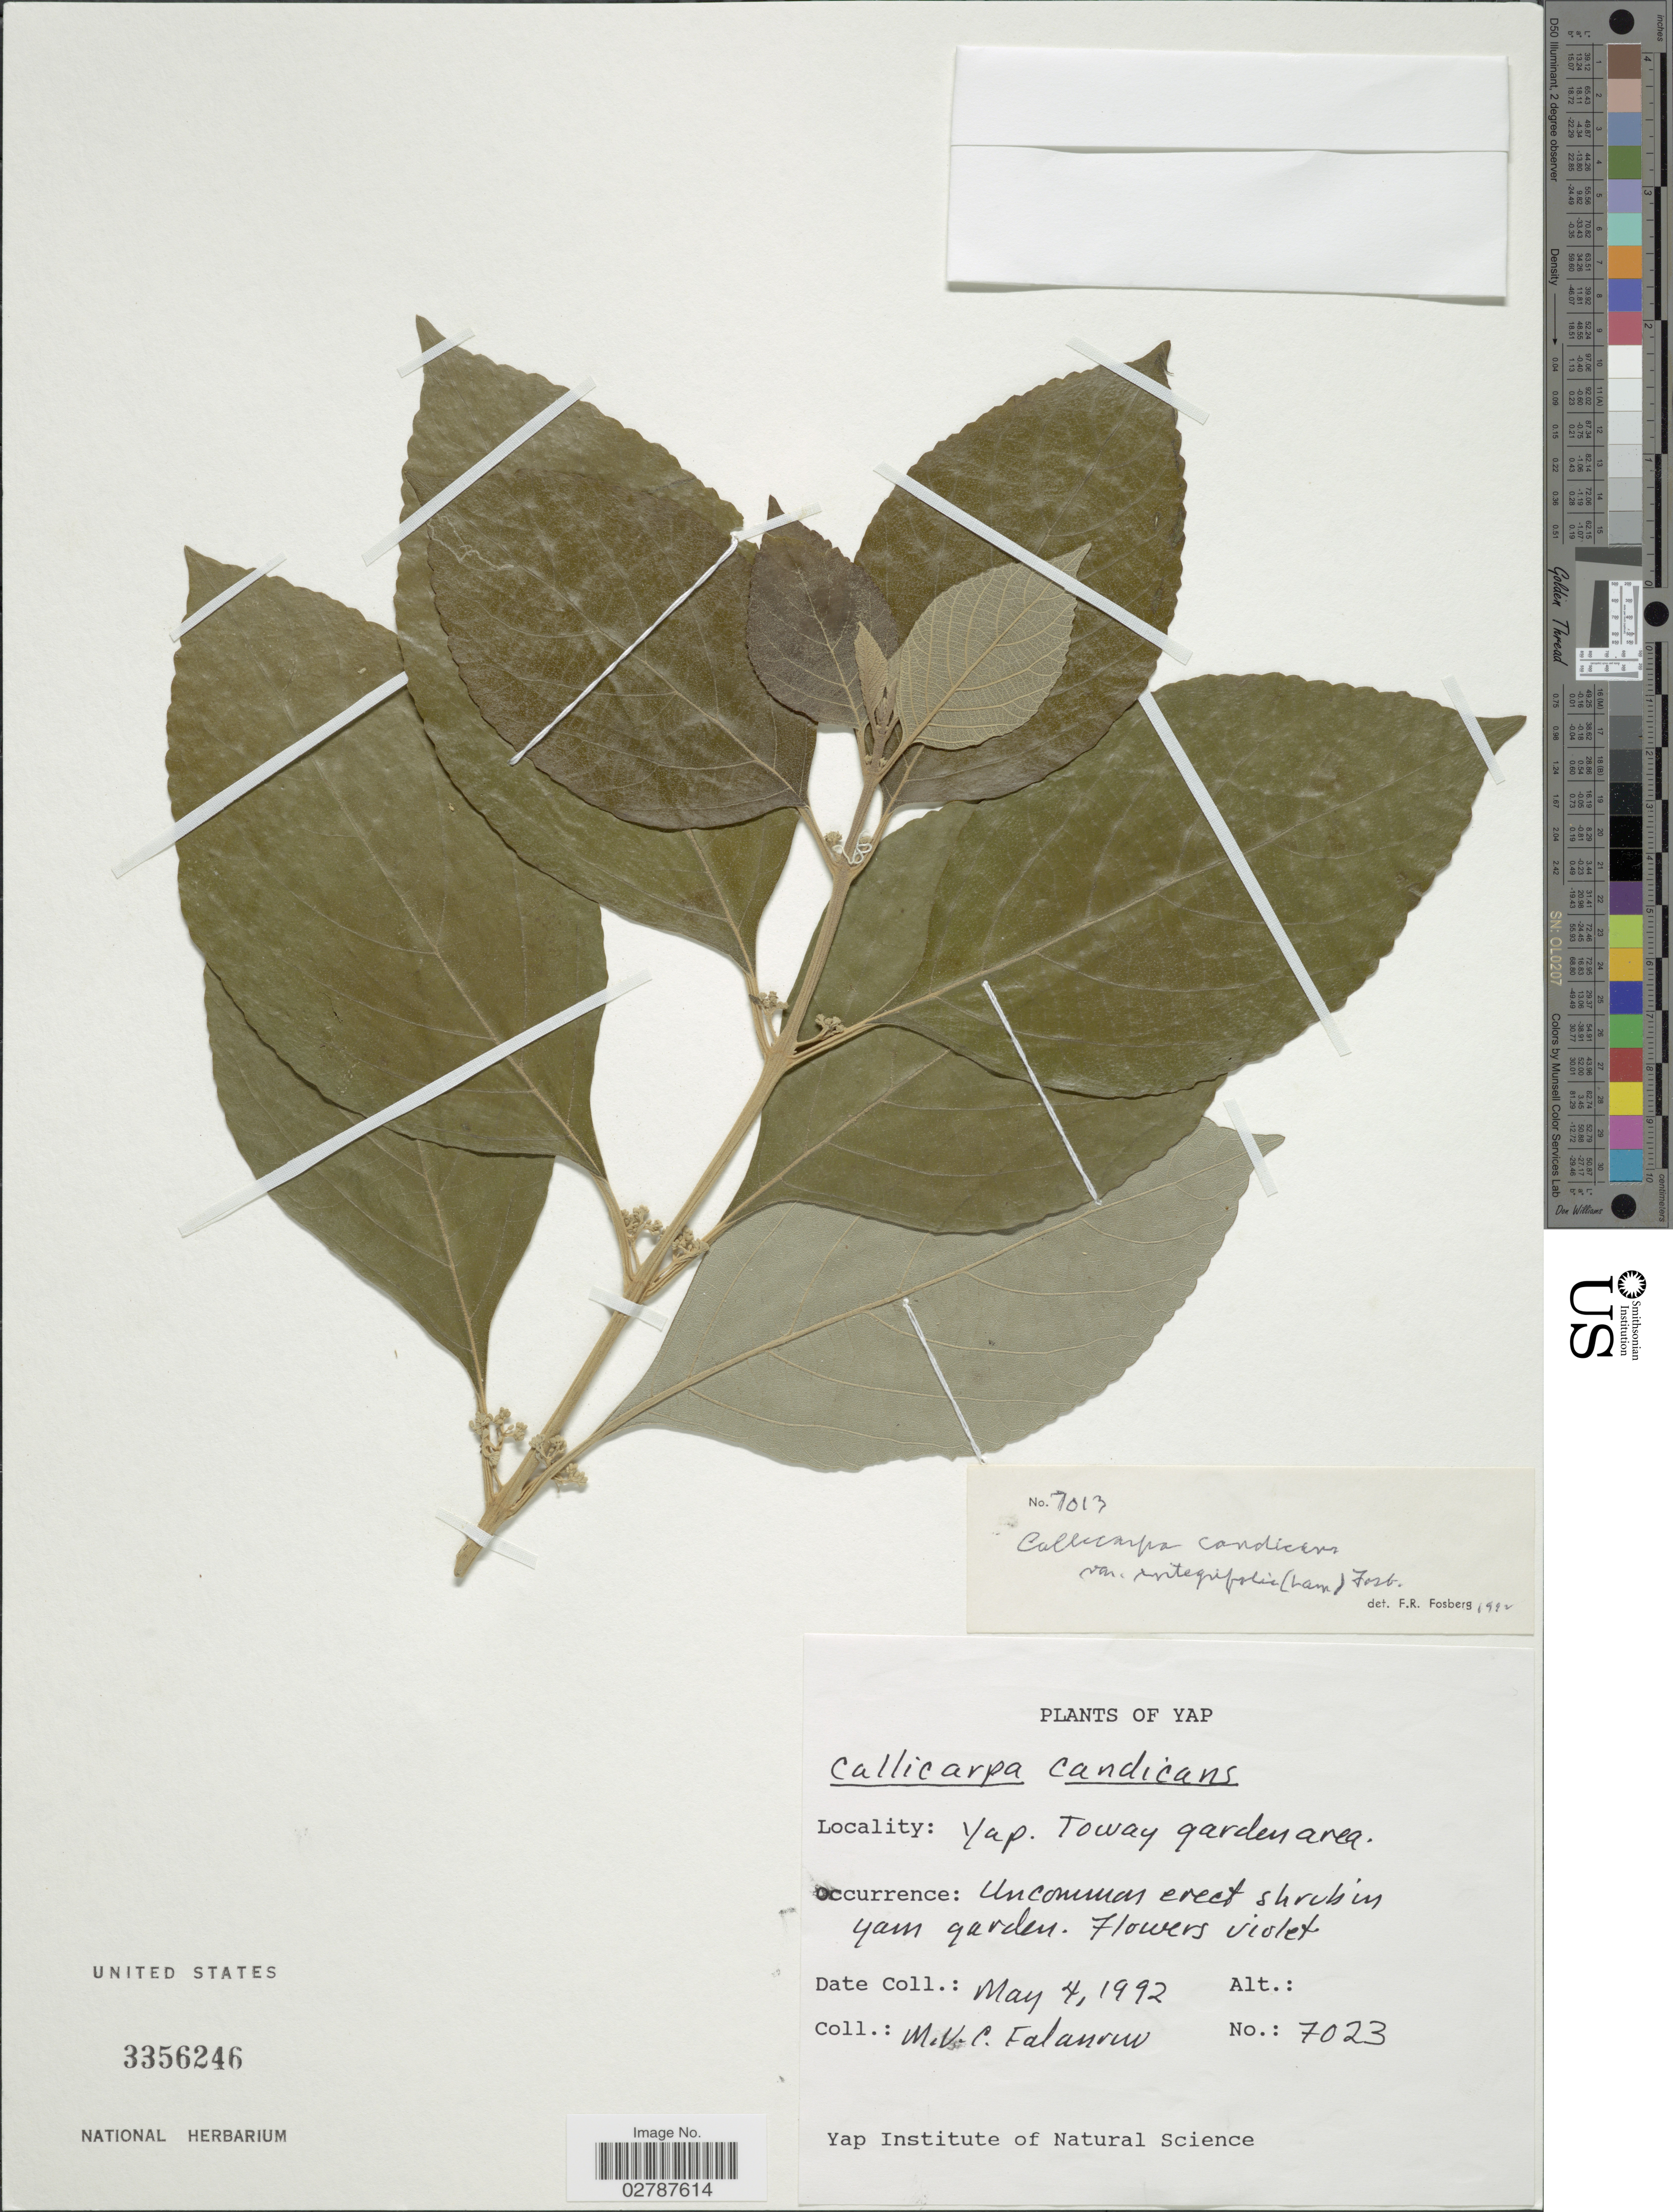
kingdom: Plantae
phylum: Tracheophyta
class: Magnoliopsida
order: Lamiales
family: Lamiaceae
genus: Callicarpa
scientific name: Callicarpa candicans var. integrifolia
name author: (Lam.) Fosberg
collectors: M. V. Falanruw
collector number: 7023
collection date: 1992-05-04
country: Micronesia, Federated States of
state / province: Yap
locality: Toway garden area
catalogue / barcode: US 3356246